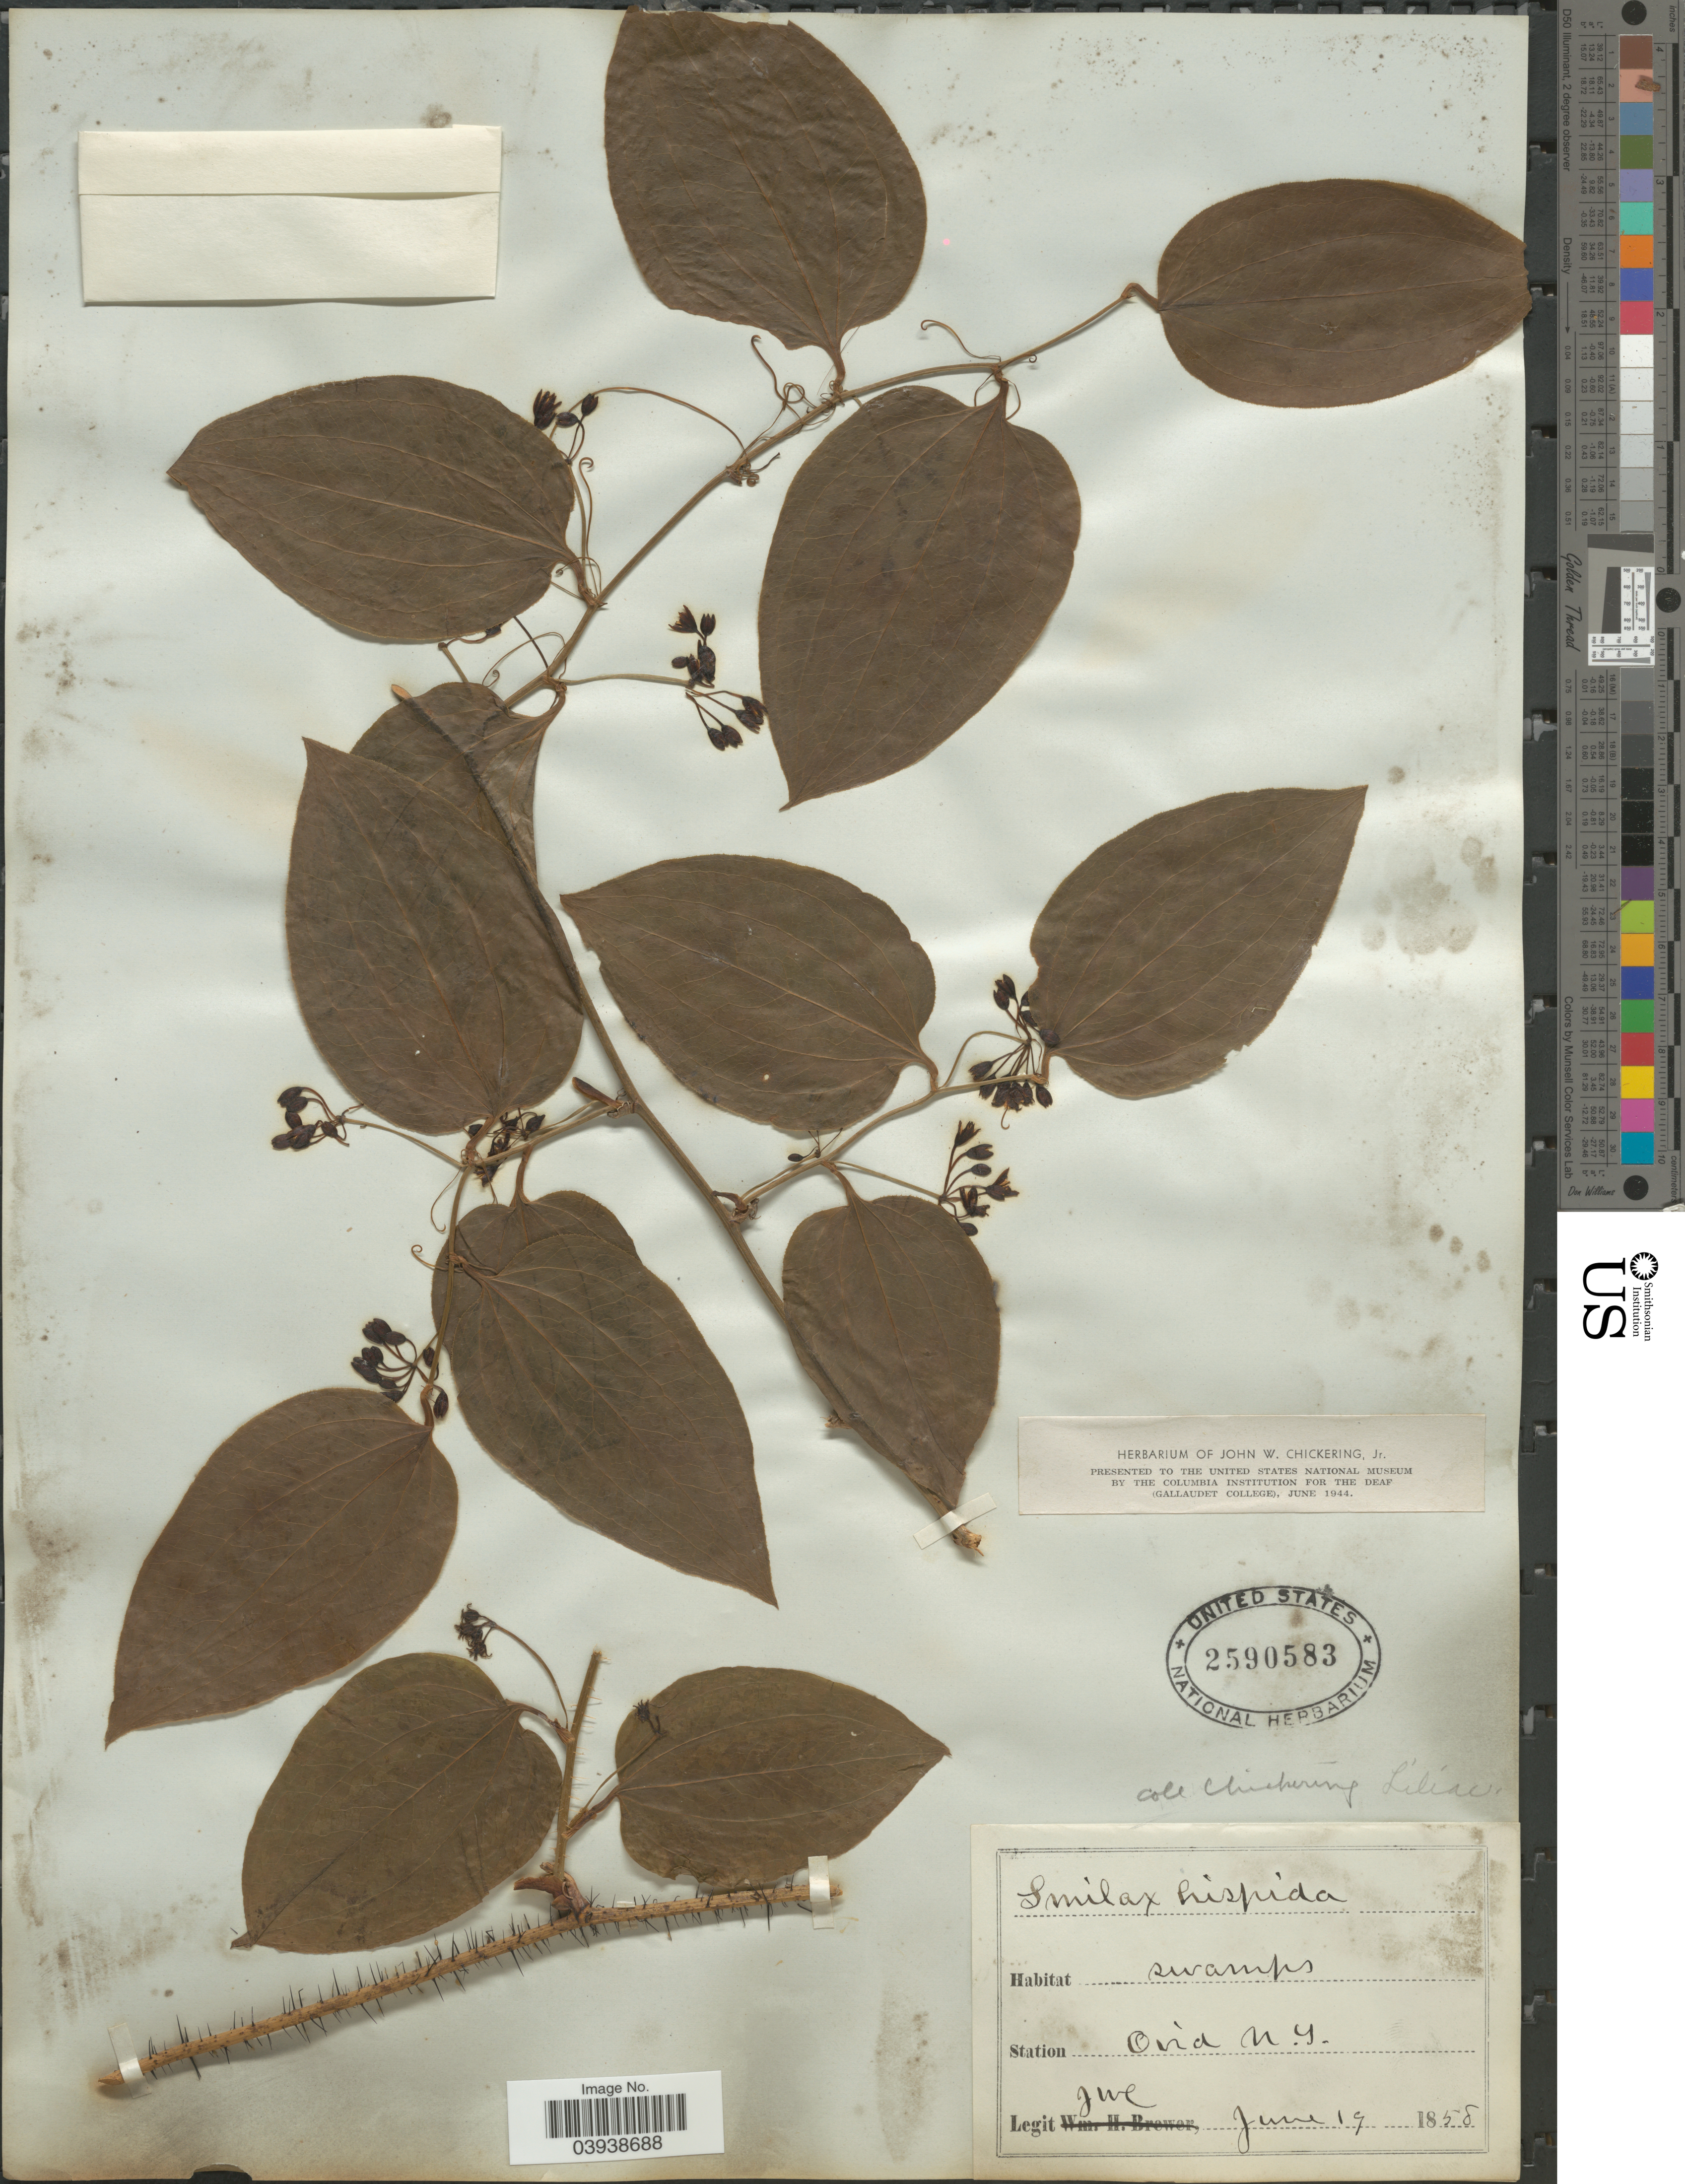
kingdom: Plantae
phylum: Tracheophyta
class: Liliopsida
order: Liliales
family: Smilacaceae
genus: Smilax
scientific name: Smilax hispida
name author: Raf.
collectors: J. Chickering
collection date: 1858-06-19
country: United States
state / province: New York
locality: Station Ovid.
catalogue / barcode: US 2590583